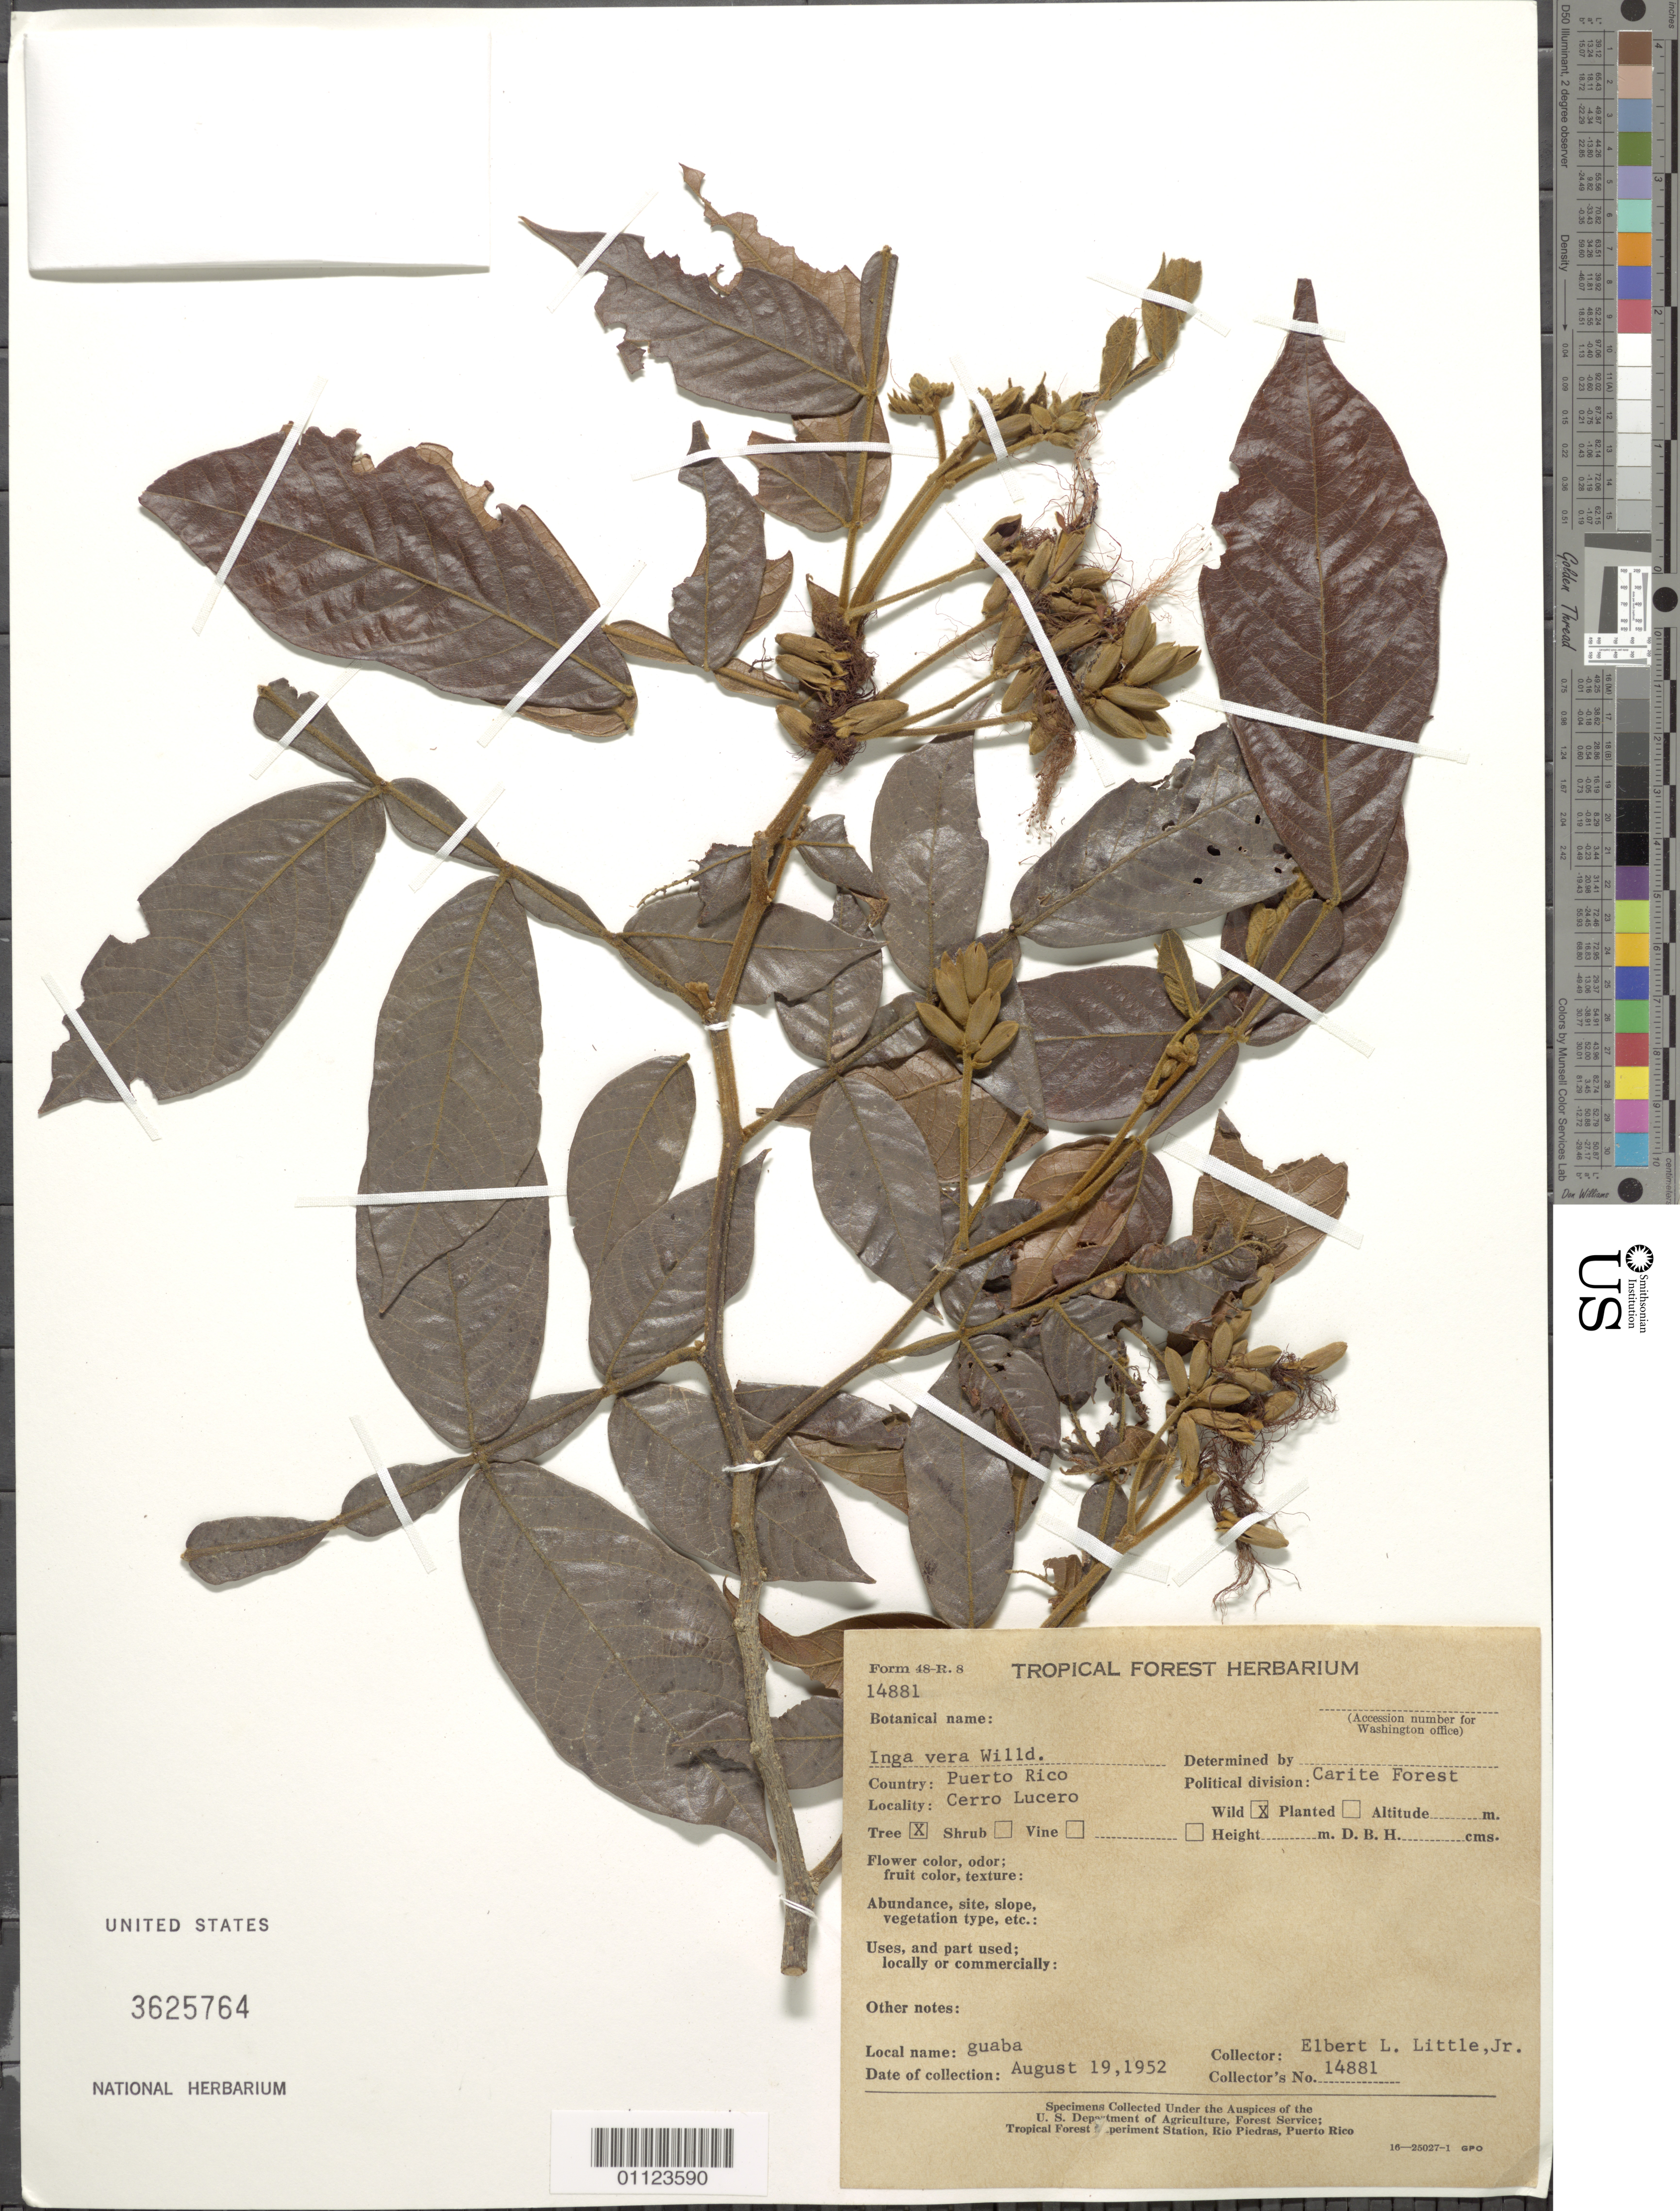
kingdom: Plantae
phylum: Tracheophyta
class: Magnoliopsida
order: Fabales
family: Fabaceae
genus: Inga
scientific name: Inga vera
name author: Willd.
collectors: E. L. Little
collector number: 14881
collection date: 1952-08-19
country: Puerto Rico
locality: Carite Forest, Cerro Lucero.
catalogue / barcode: US 3625764